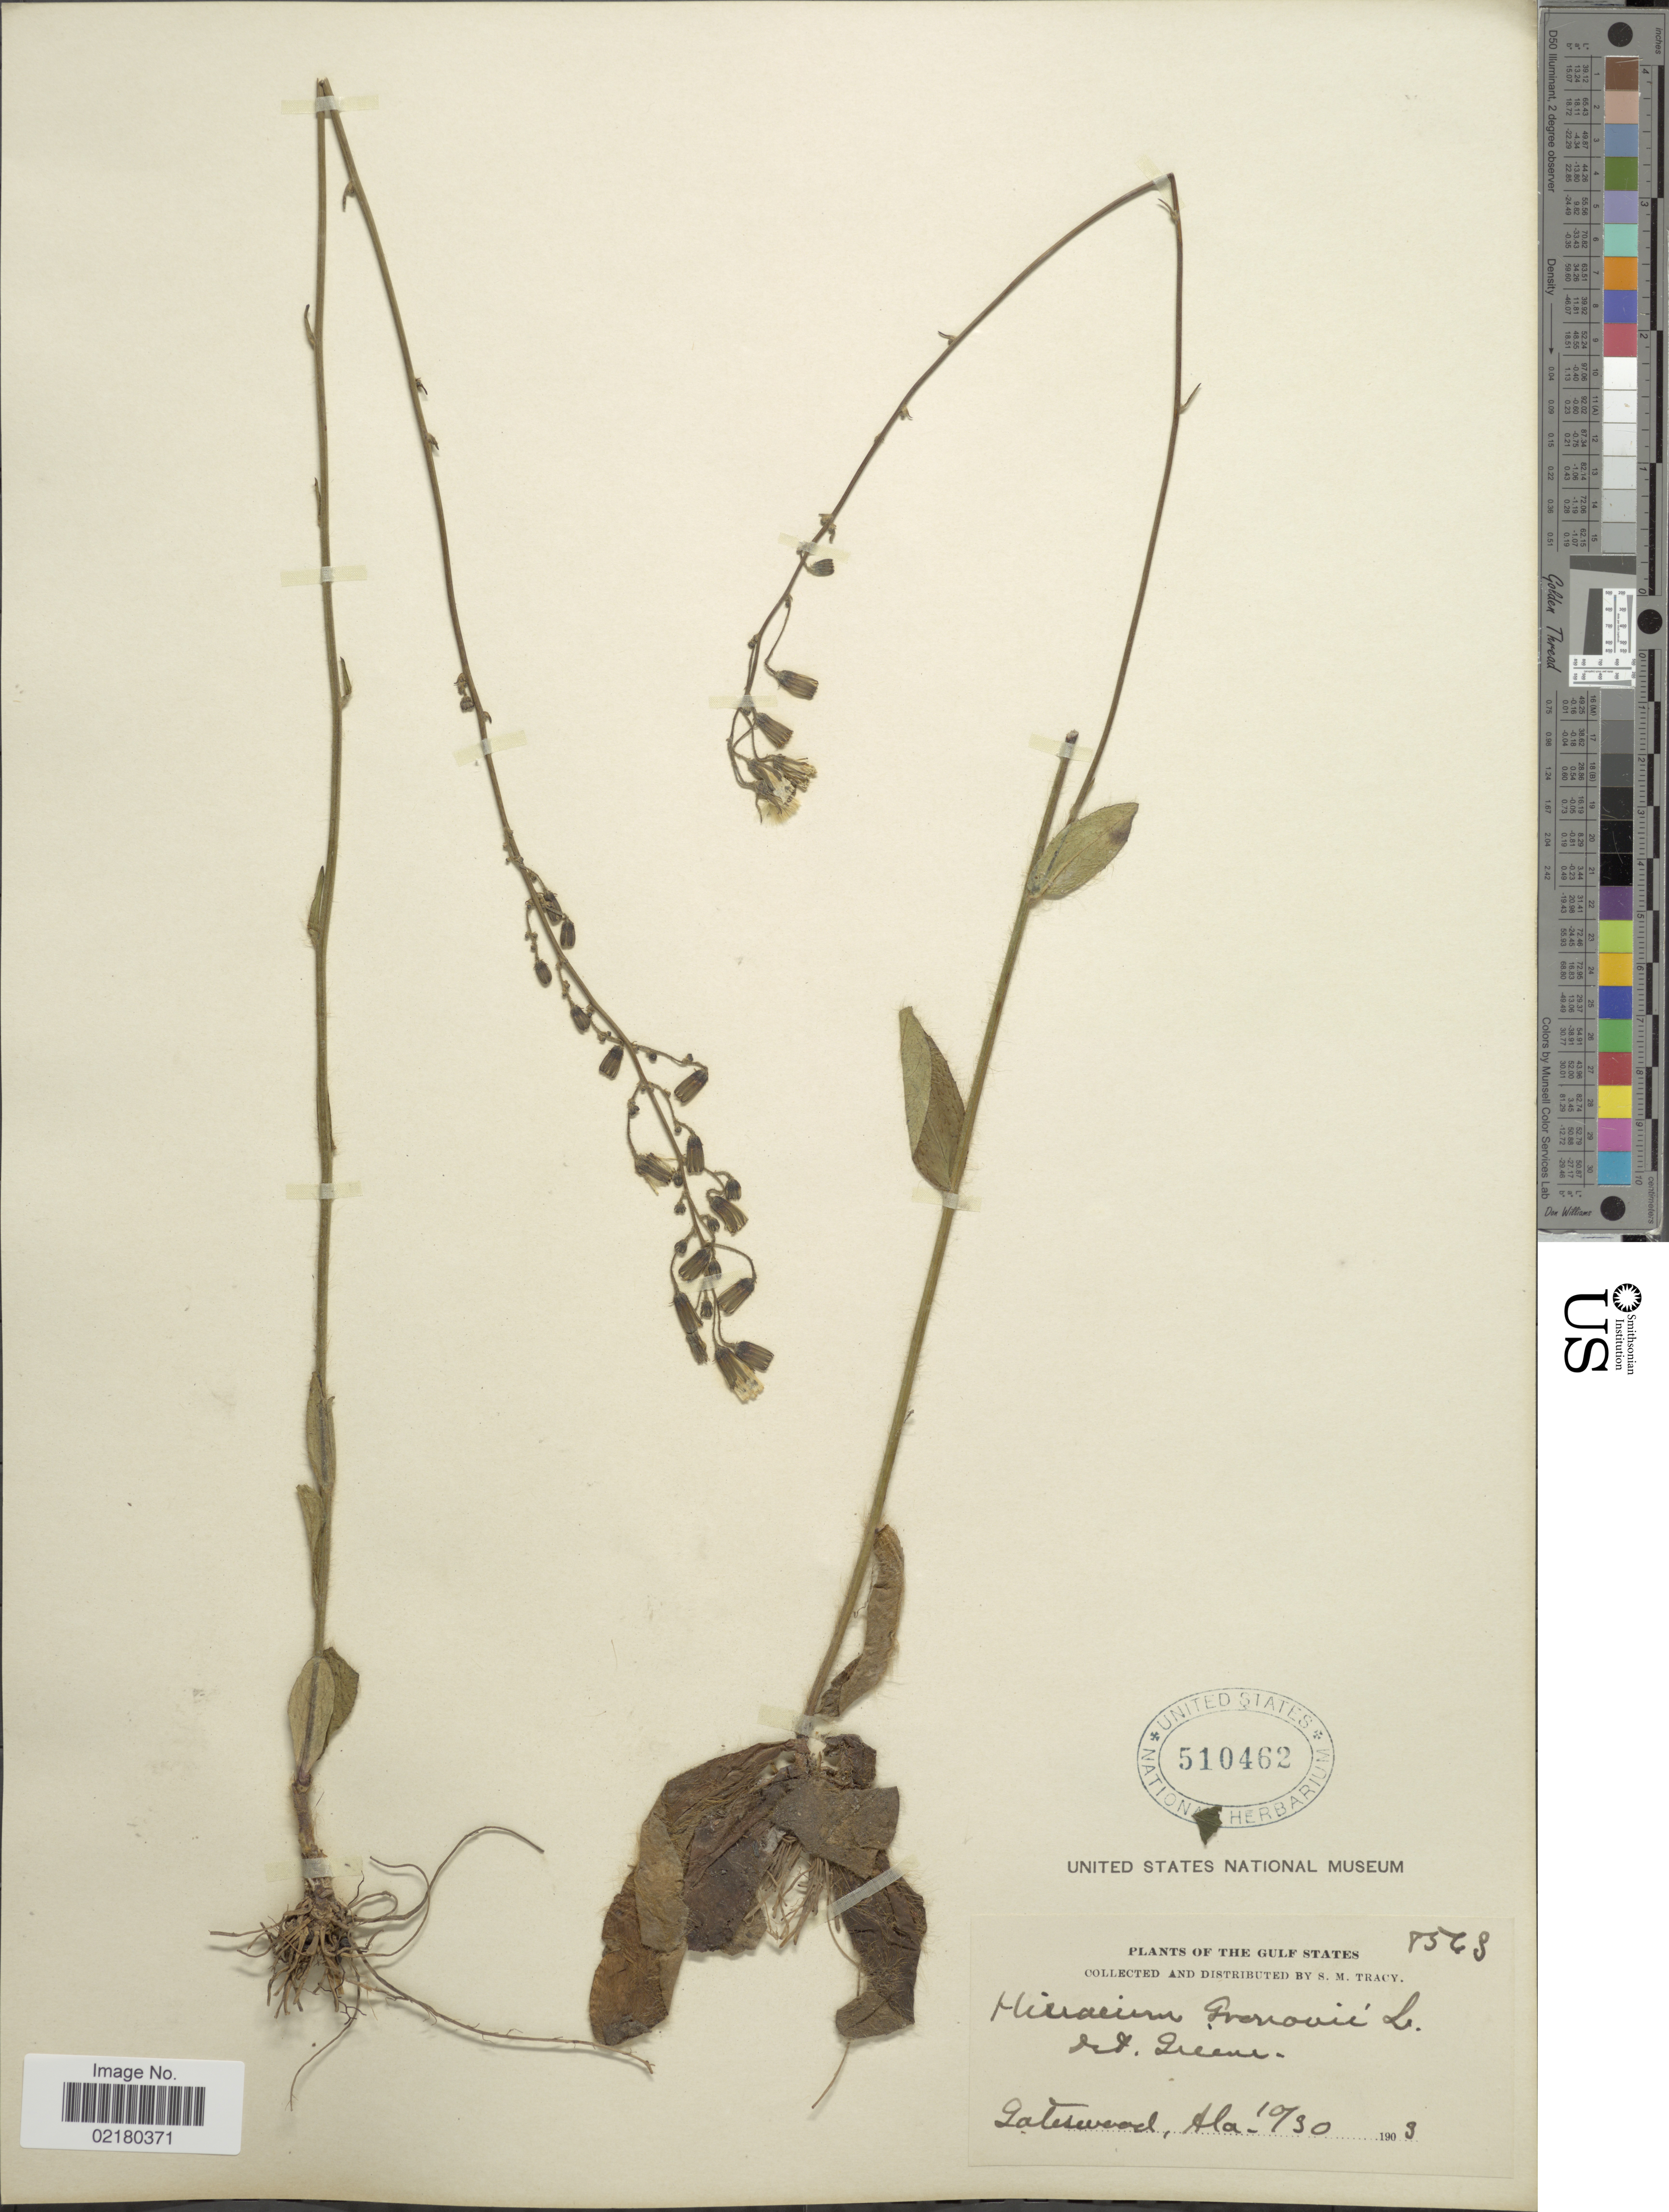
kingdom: Plantae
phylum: Tracheophyta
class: Magnoliopsida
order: Asterales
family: Asteraceae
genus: Hieracium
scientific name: Hieracium gronovii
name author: L.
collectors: S. M. Tracy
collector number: T563*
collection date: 1903-10-30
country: United States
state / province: Alabama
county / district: Crenshaw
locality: Glenwood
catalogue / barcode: US 510462